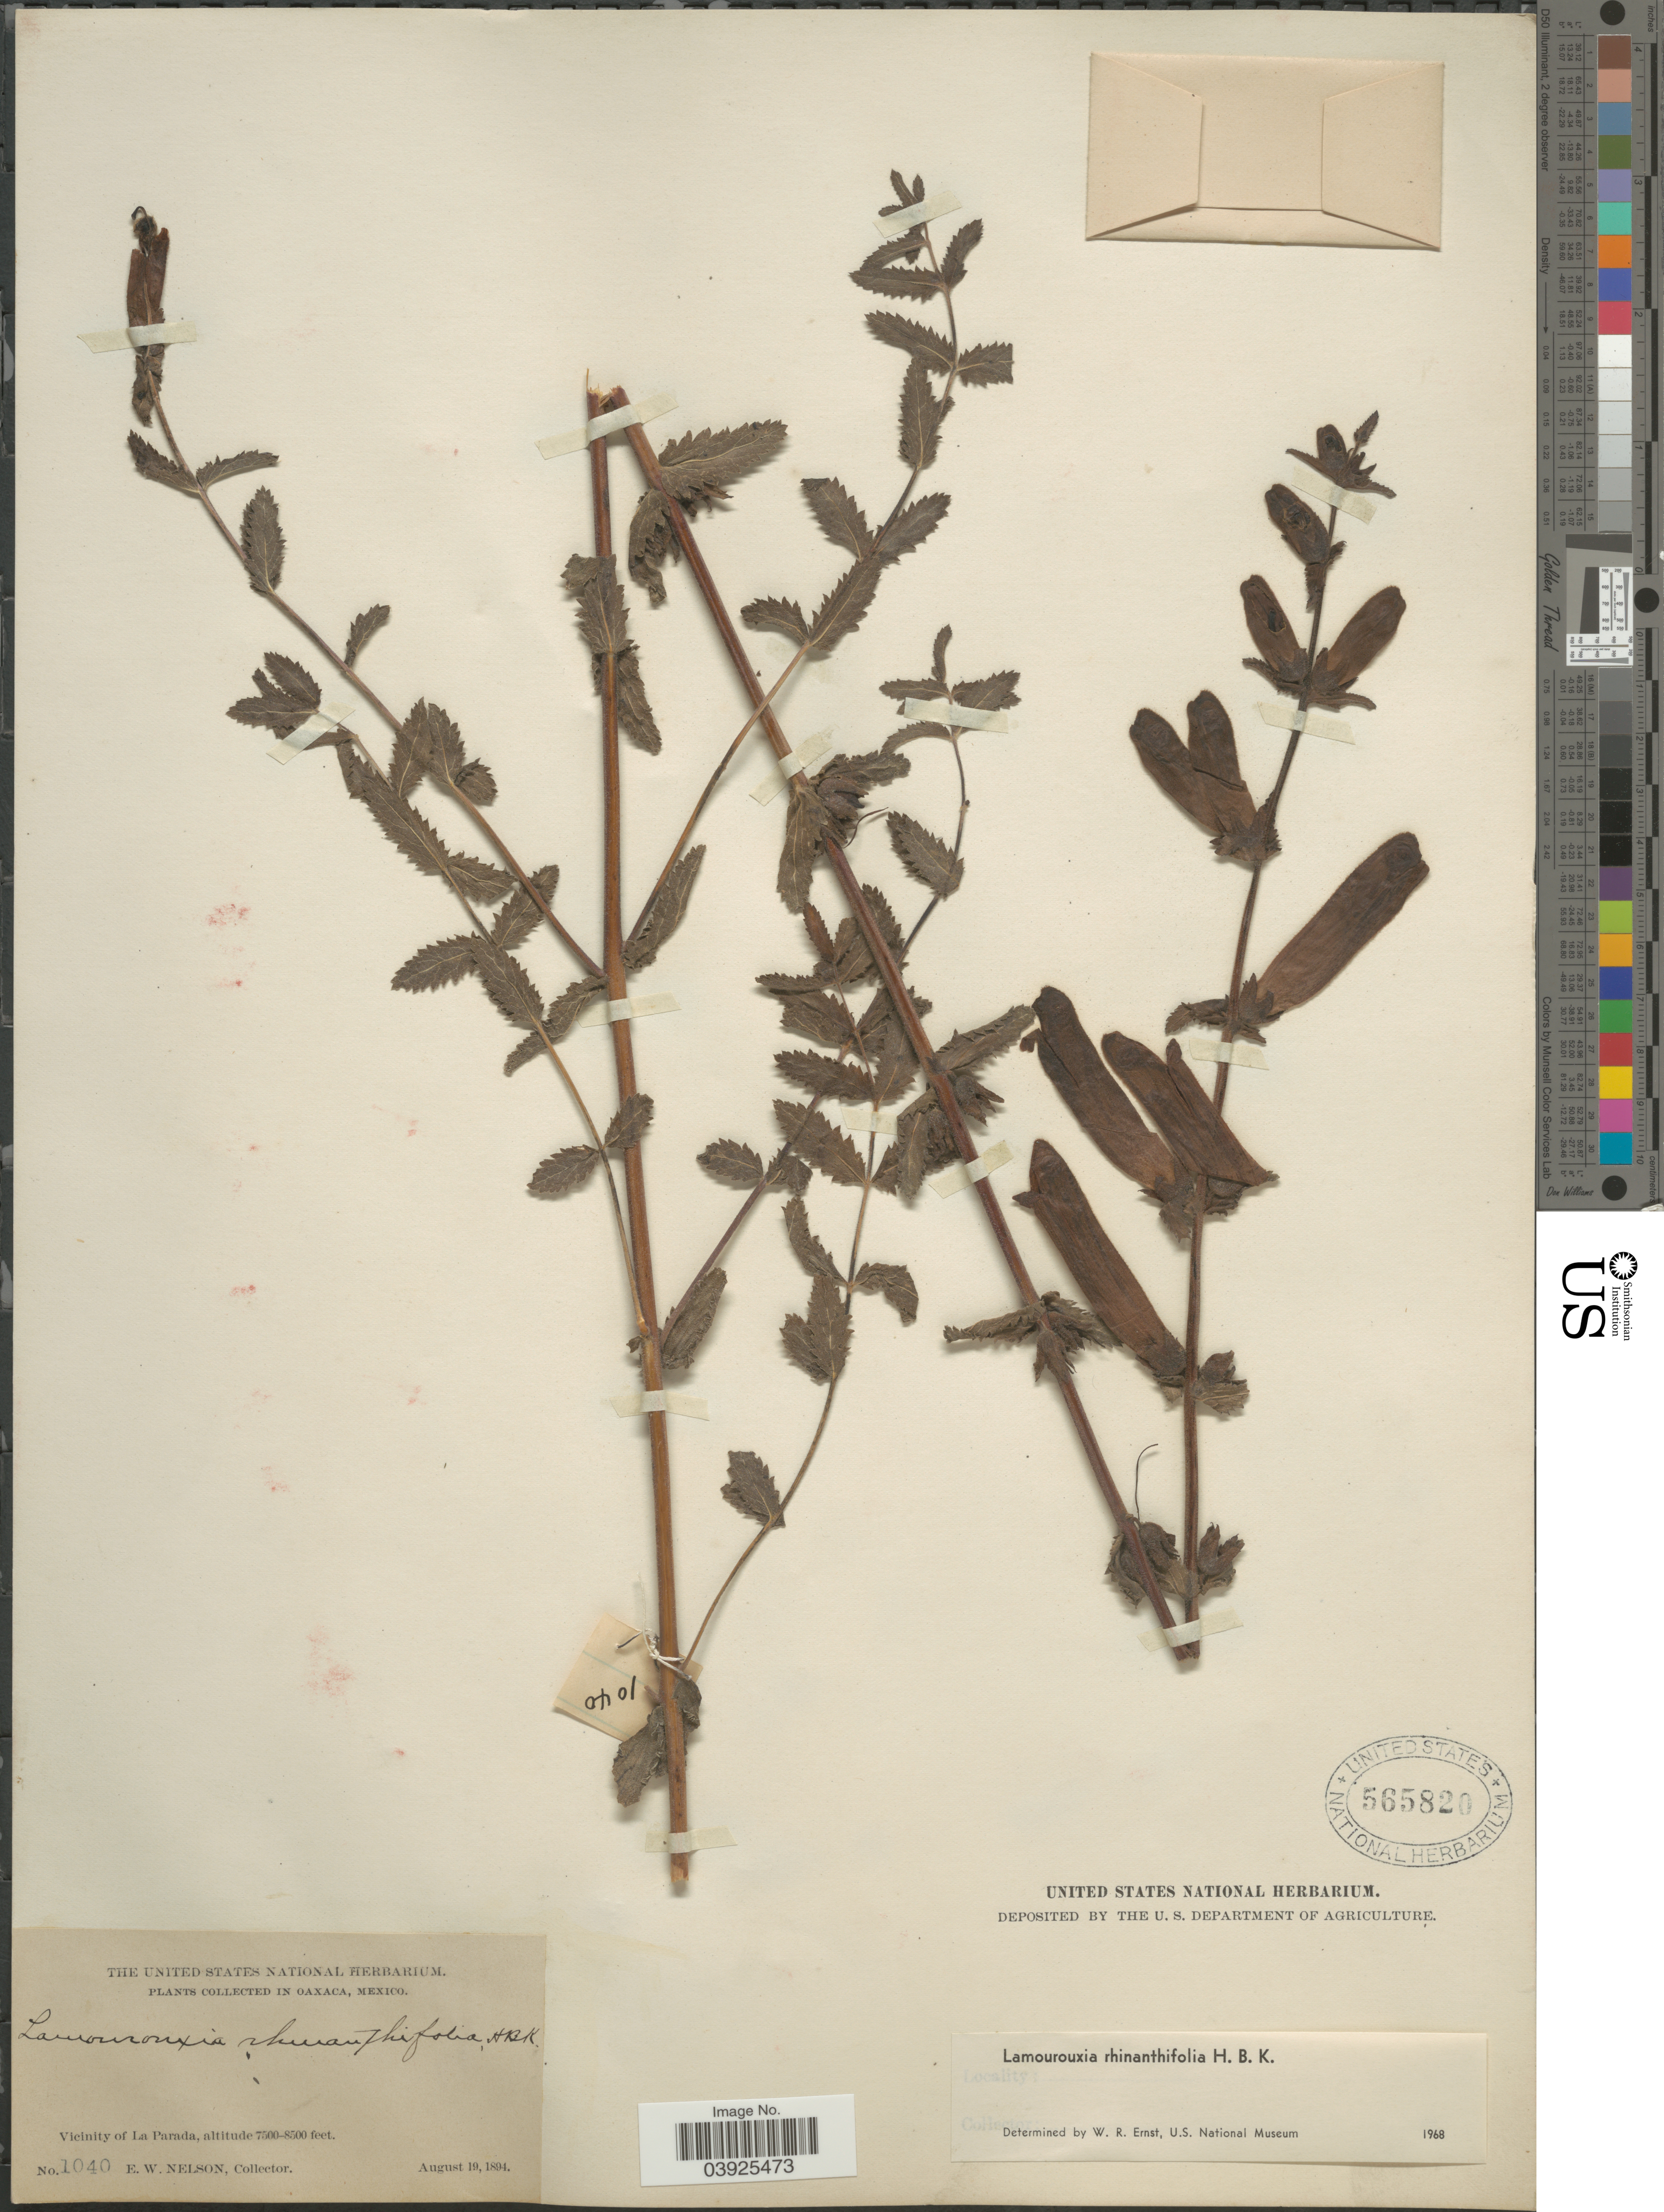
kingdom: Plantae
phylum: Tracheophyta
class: Magnoliopsida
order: Lamiales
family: Orobanchaceae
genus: Lamourouxia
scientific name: Lamourouxia rhinanthifolia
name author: Kunth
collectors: E. W. Nelson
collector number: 1040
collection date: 1894-08-19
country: Mexico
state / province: Oaxaca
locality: Vicinity of La Parada.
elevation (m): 2286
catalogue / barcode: US 565820